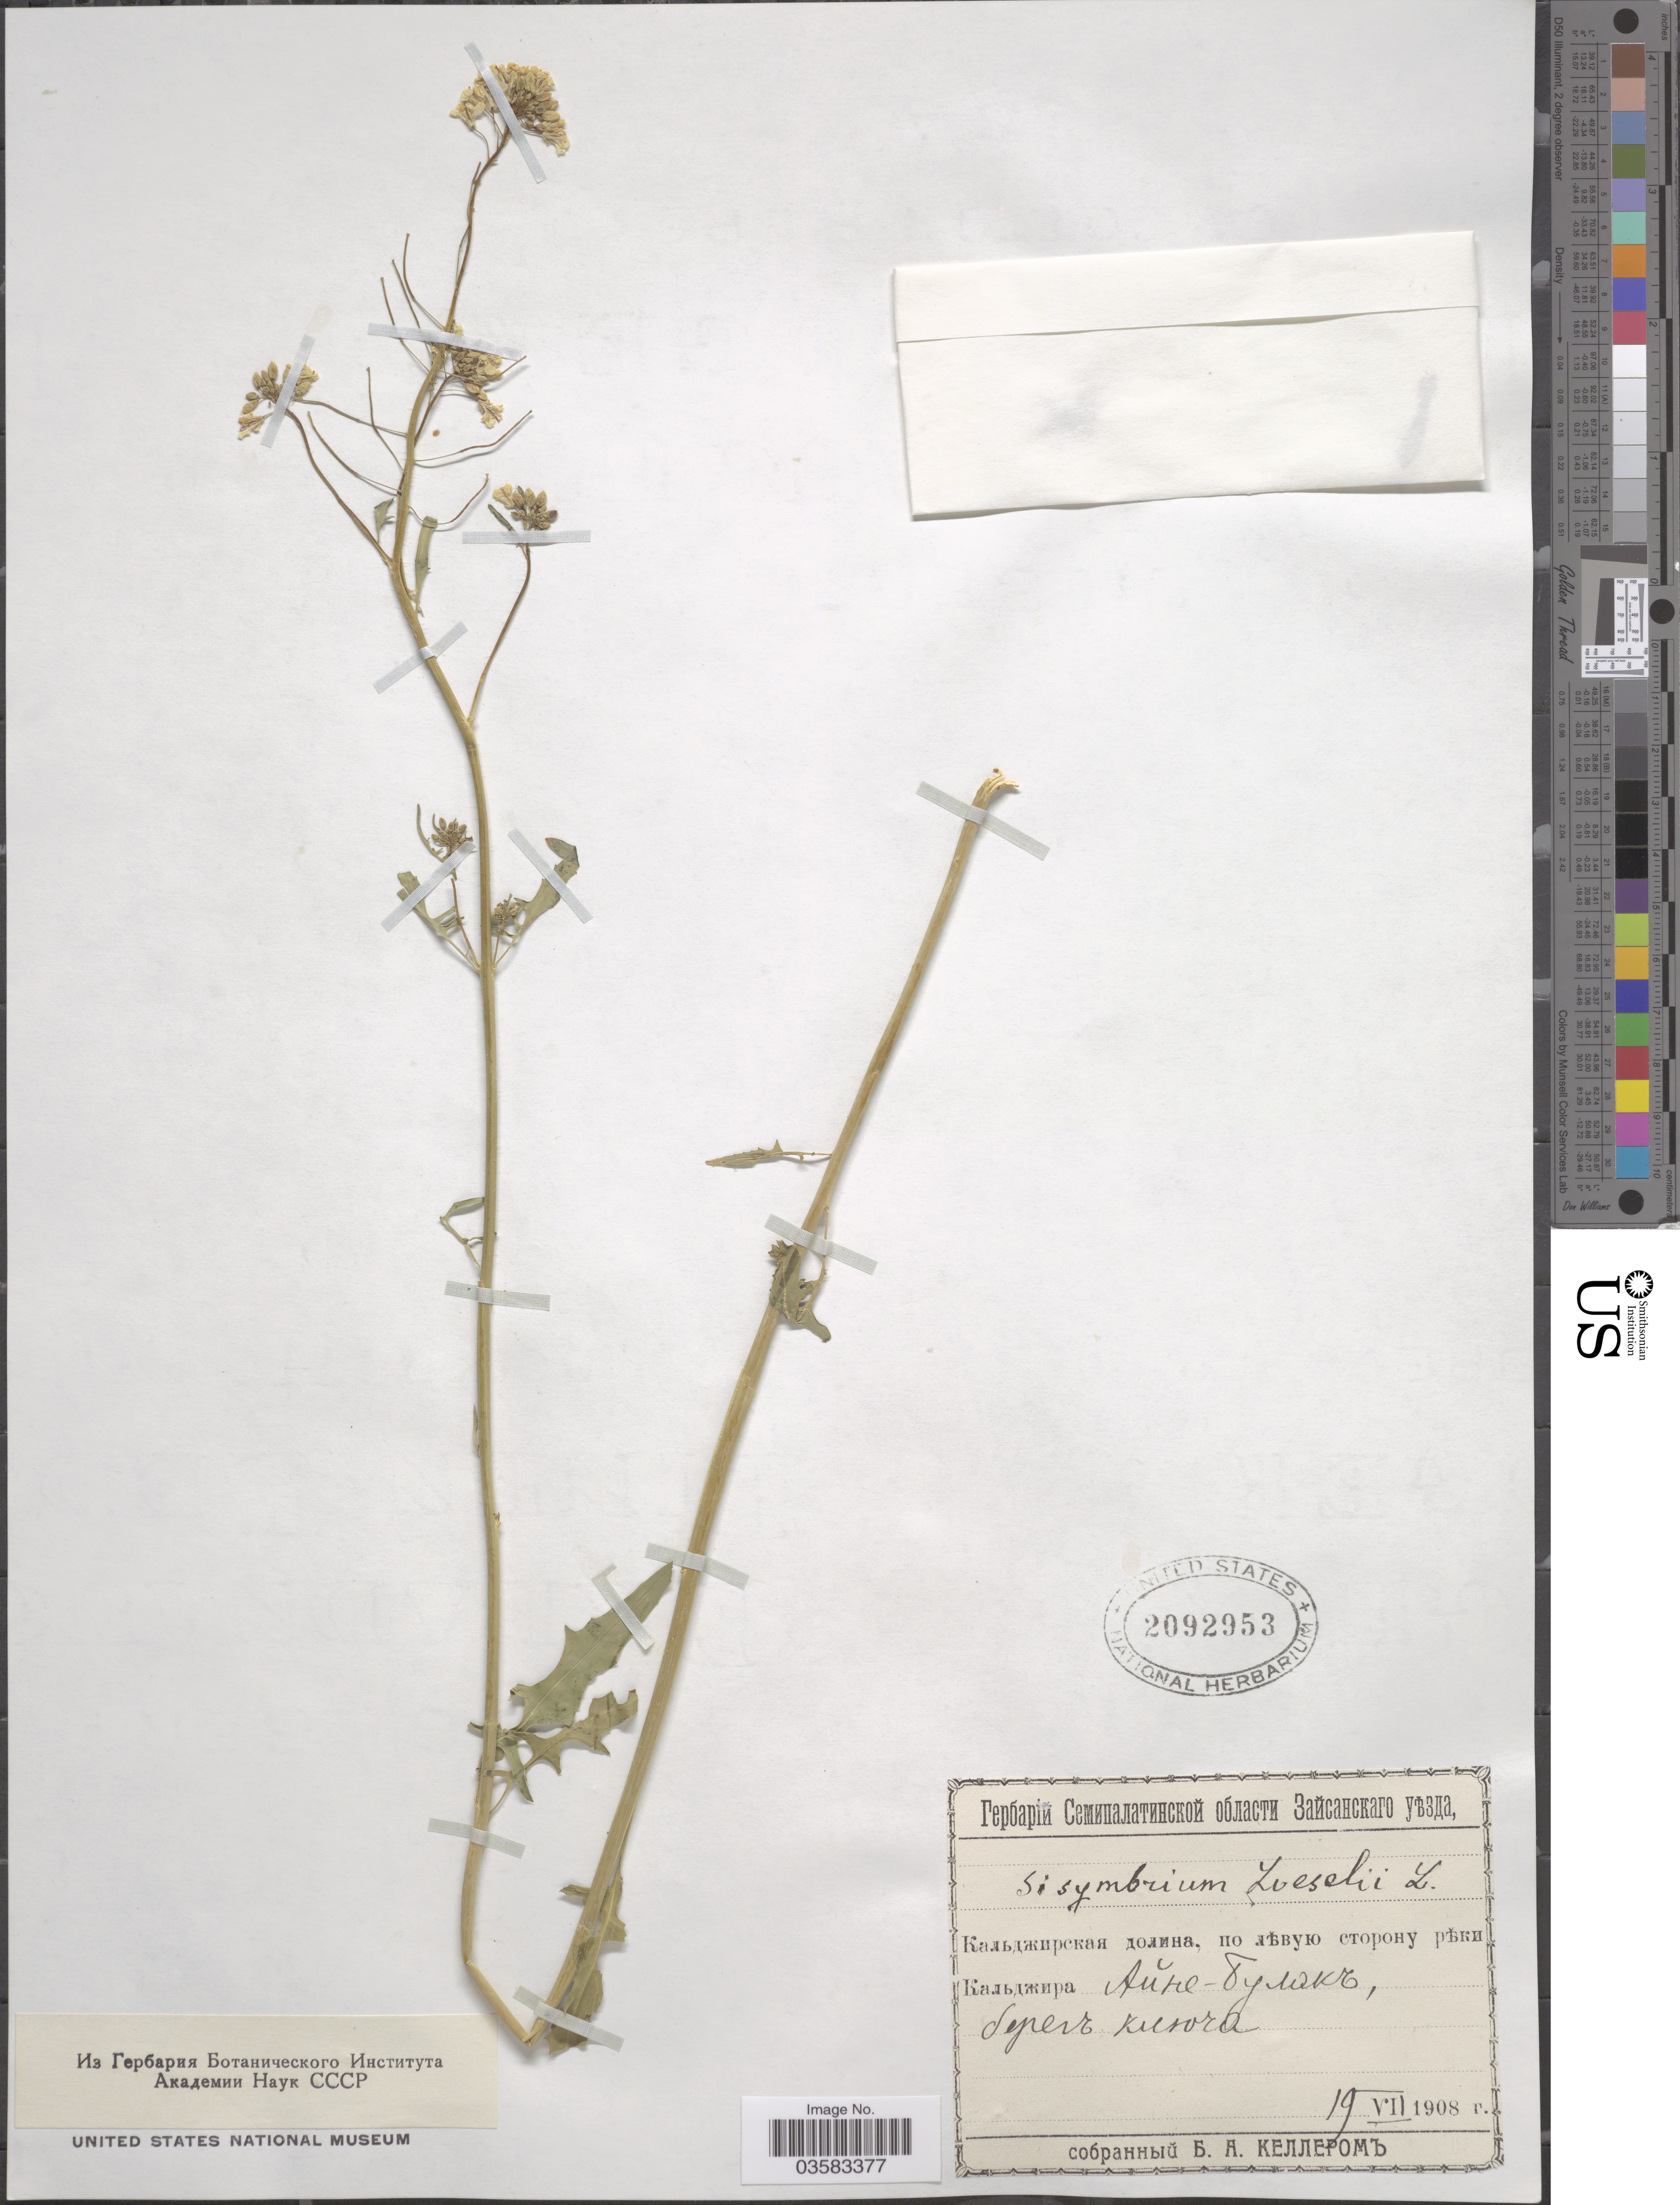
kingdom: Plantae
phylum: Tracheophyta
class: Magnoliopsida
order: Brassicales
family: Brassicaceae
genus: Sisymbrium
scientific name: Sisymbrium loeselii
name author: L.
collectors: B. Keller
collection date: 1908-07-19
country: Kazakhstan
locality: Qalzhyr Valley, left side of River Qalzhyr, Aynabulak.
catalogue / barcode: US 2092953